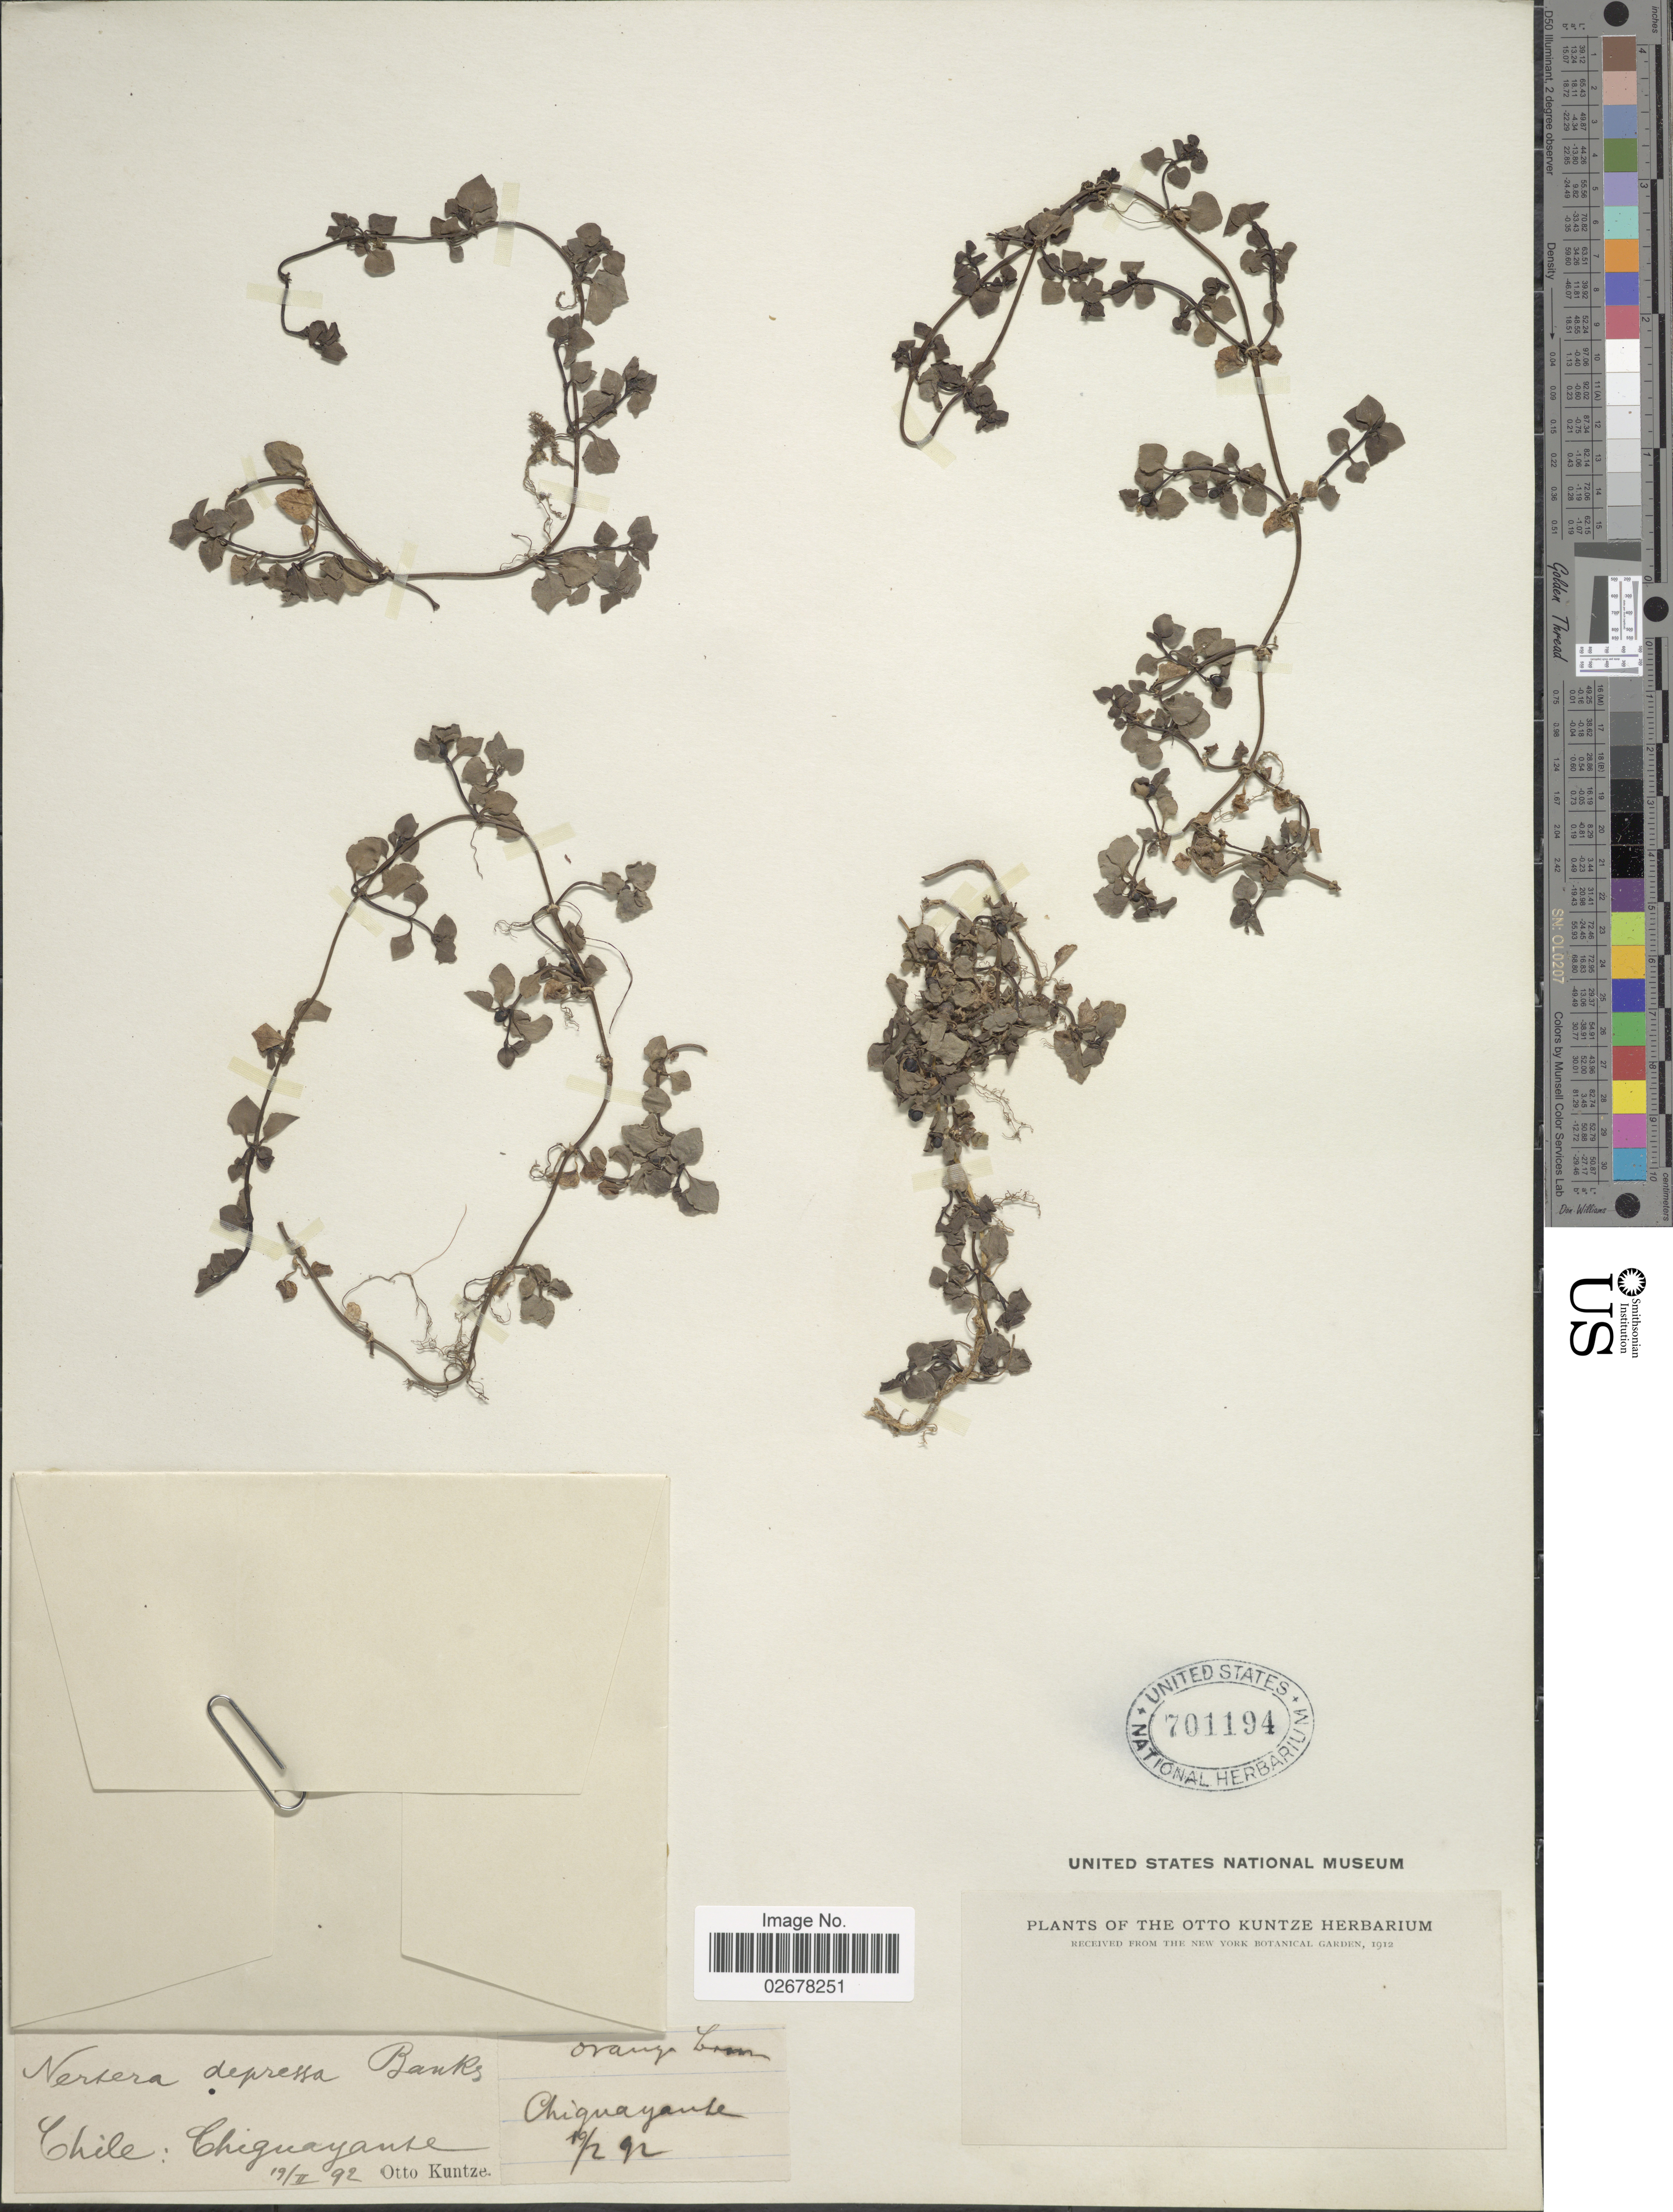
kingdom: Plantae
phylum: Tracheophyta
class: Magnoliopsida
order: Gentianales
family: Rubiaceae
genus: Nertera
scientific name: Nertera depressa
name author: Banks & Sol. ex Gaertn.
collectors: C.E.O. Kuntze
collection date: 1892-02-19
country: Chile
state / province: Bio-Bío (VIII)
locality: Chiguayante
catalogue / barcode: US 701194